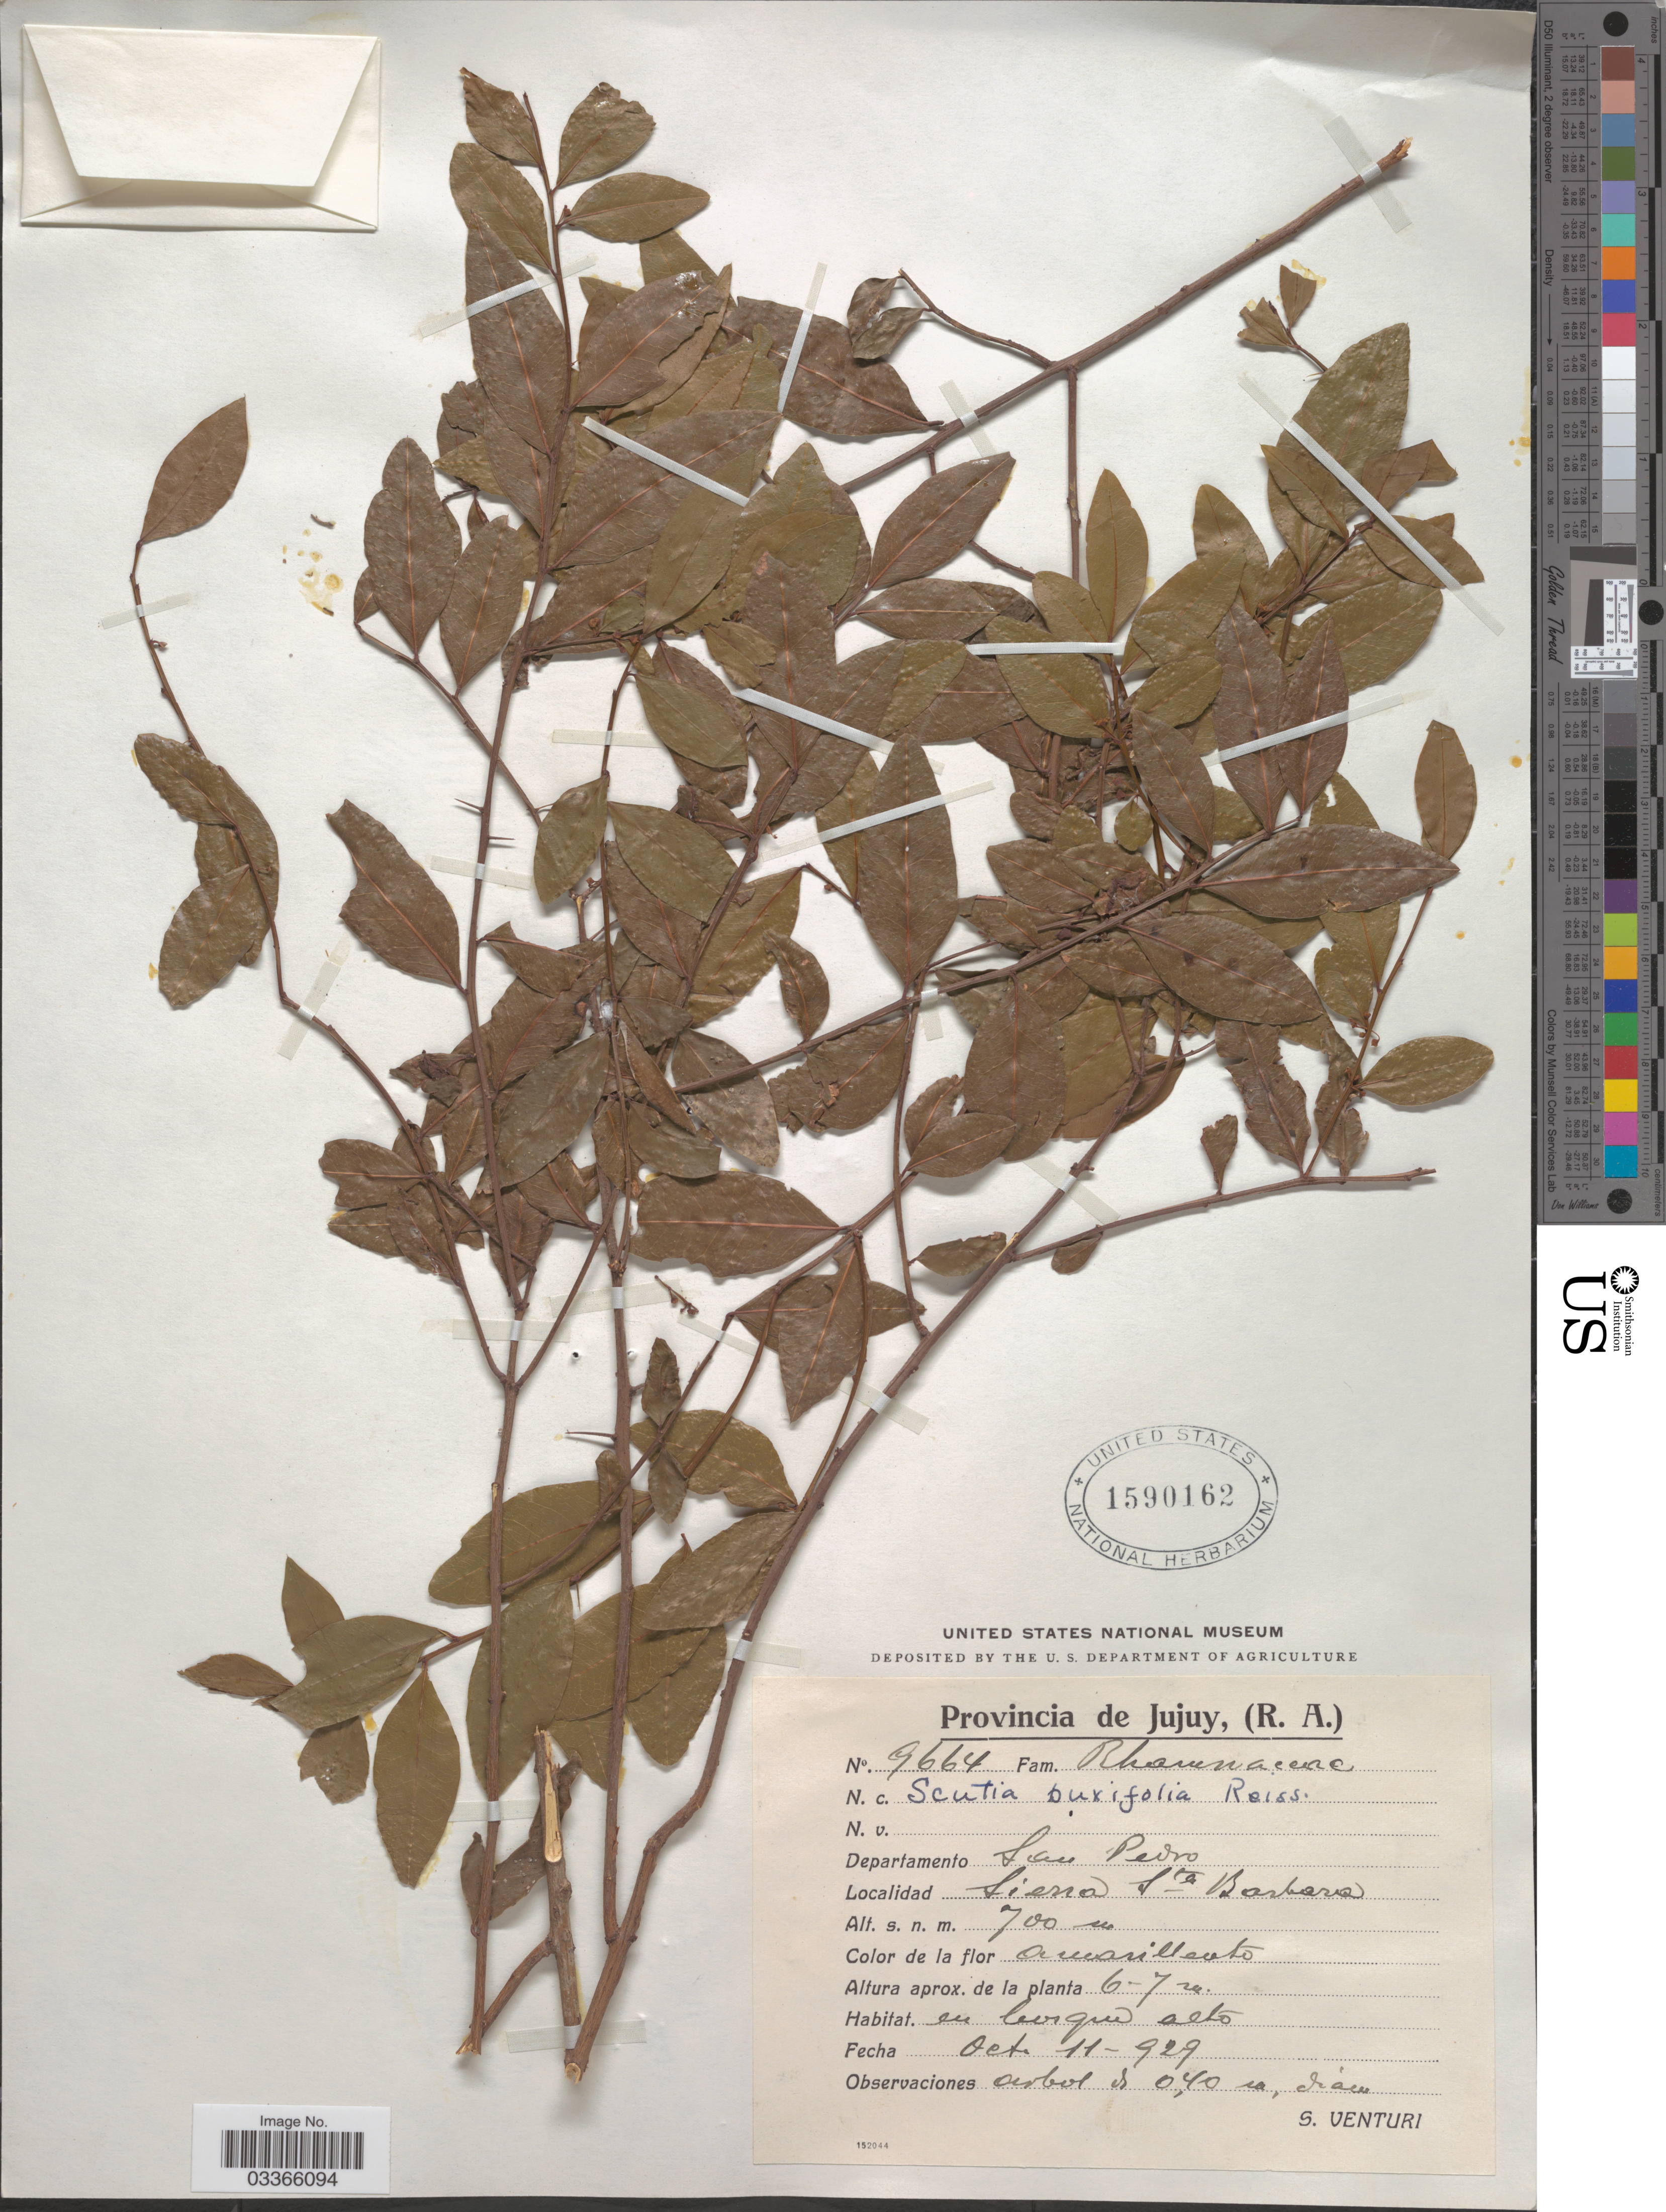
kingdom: Plantae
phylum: Tracheophyta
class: Magnoliopsida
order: Rosales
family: Rhamnaceae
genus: Scutia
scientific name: Scutia buxifolia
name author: Reissek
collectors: S. Venturi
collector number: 9664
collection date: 1929-10-11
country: Argentina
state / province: Jujuy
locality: Departamento San Pedro, Sierra Sta Barbara.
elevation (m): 700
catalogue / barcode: US 1590162